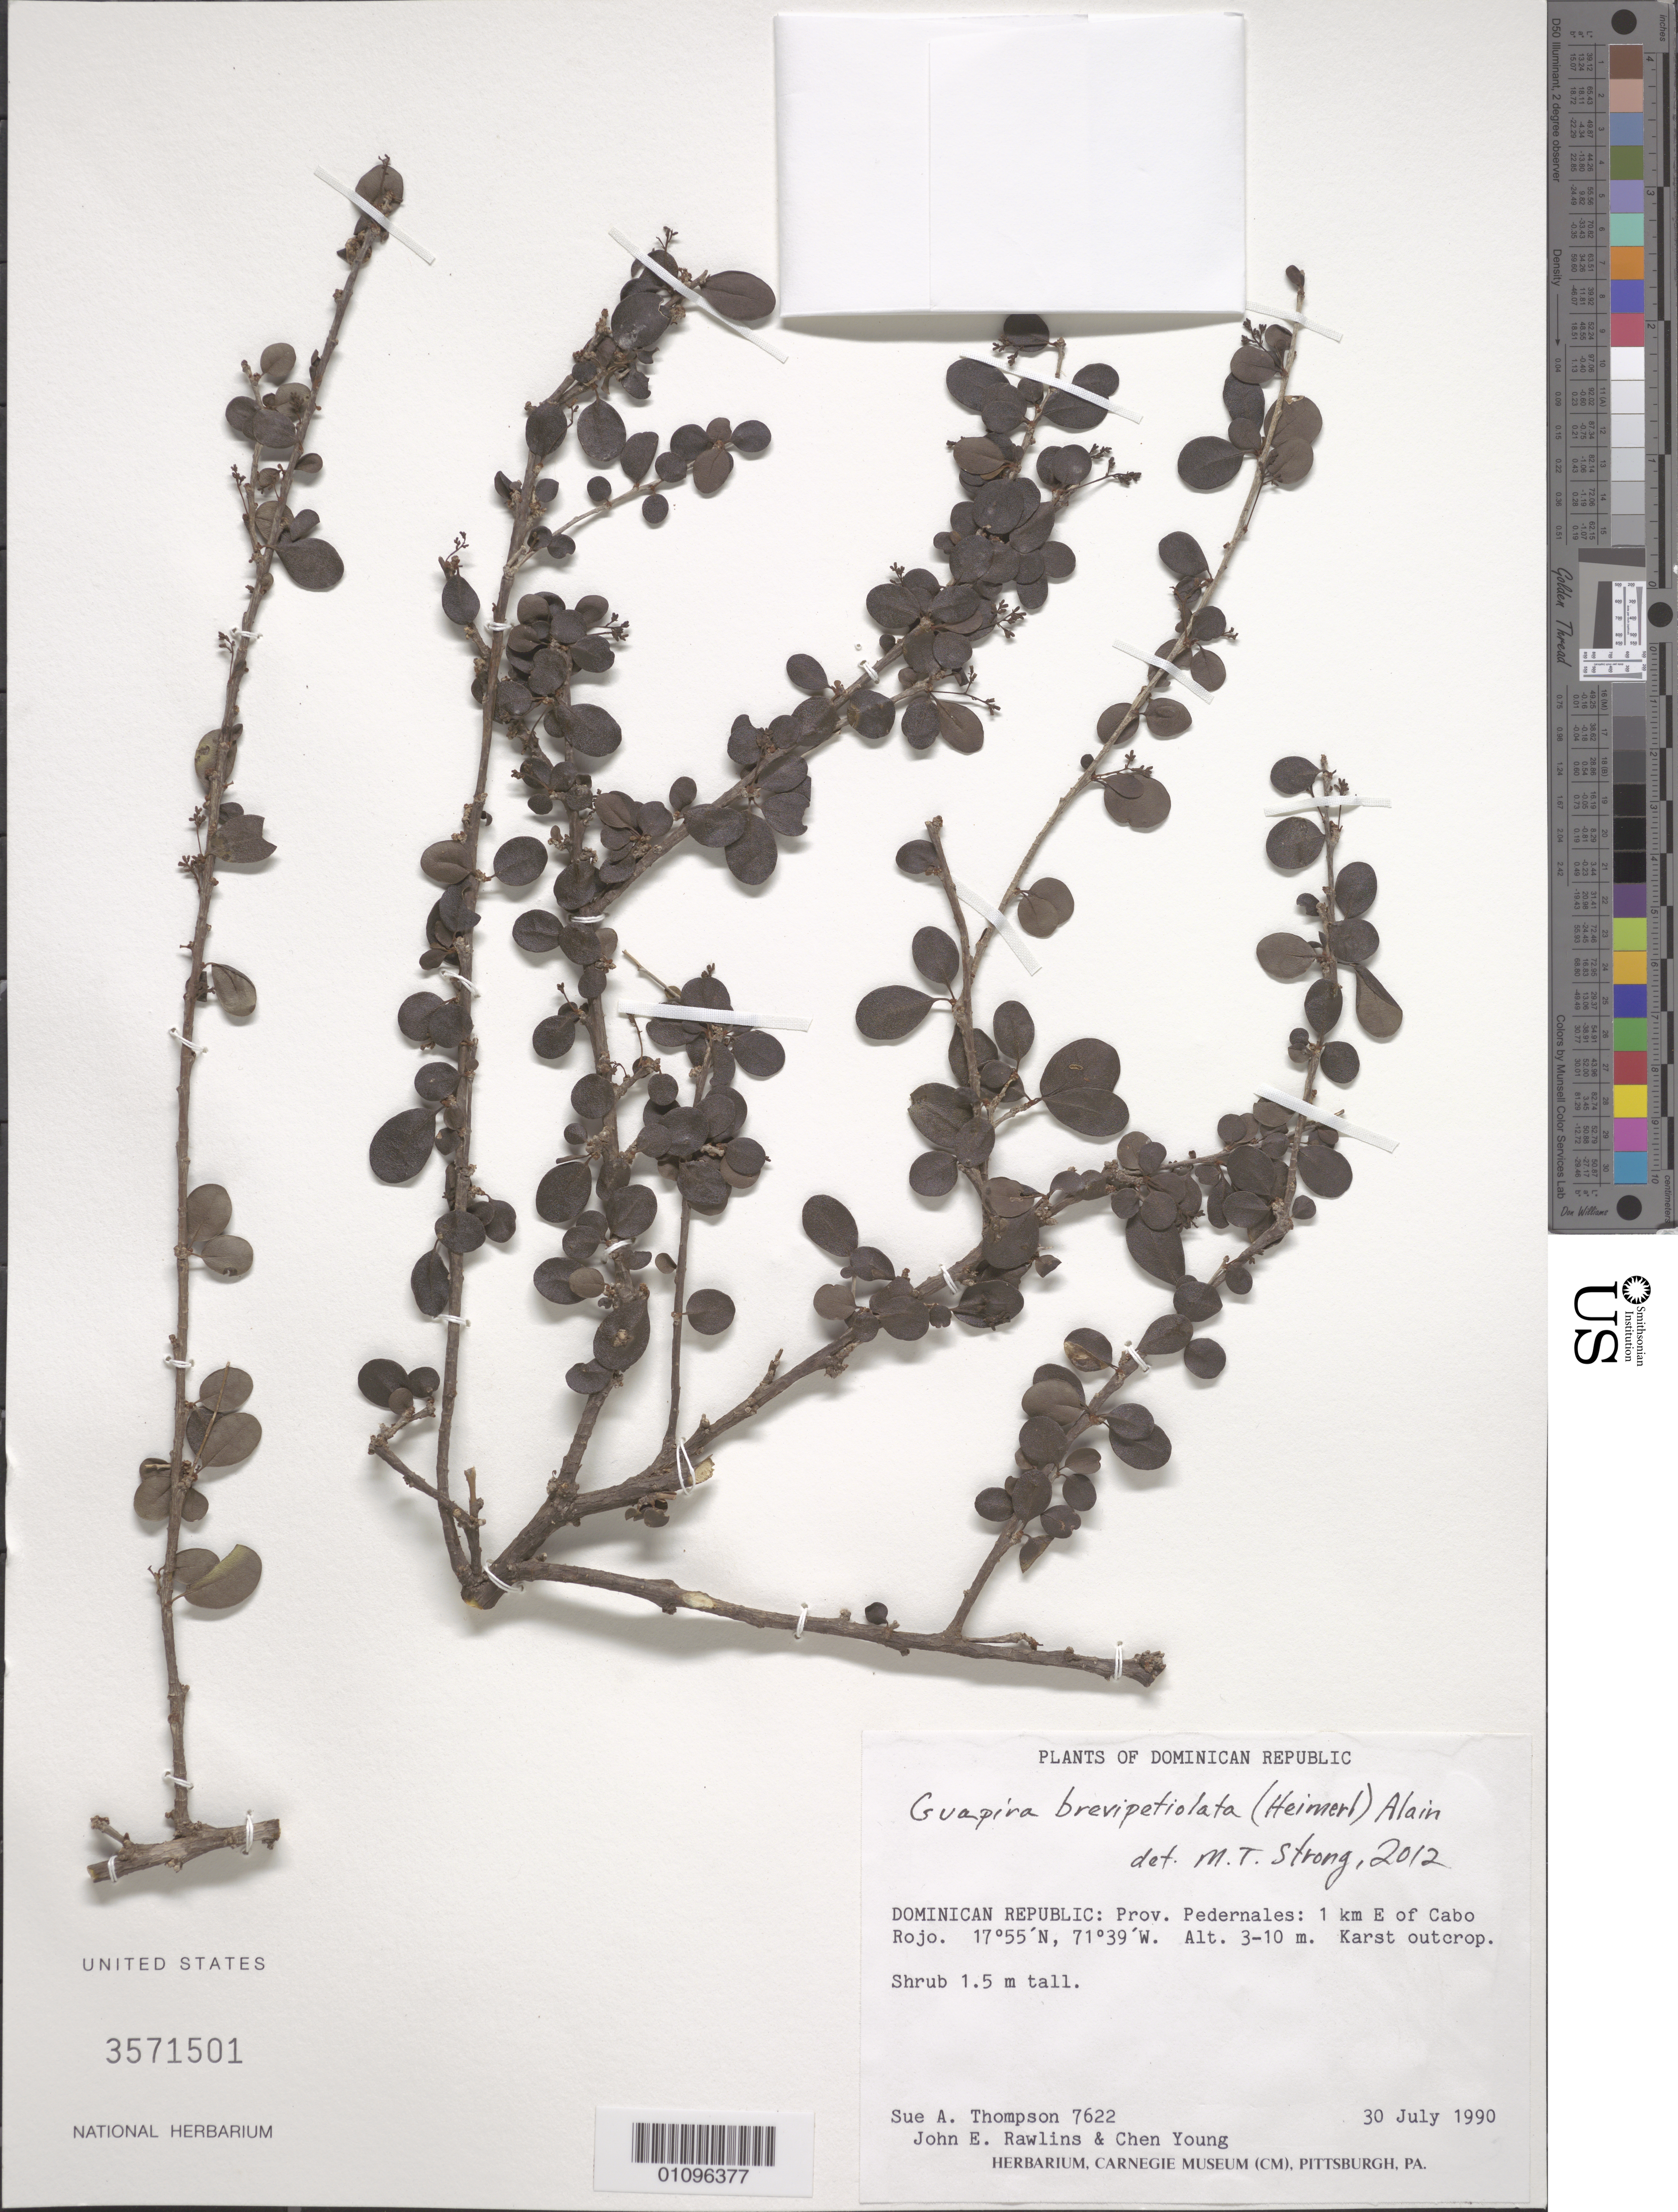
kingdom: Plantae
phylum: Tracheophyta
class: Magnoliopsida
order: Caryophyllales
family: Nyctaginaceae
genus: Guapira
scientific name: Guapira brevipetiolata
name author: (Heimerl) Alain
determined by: Strong, M. T., (US), Smithsonian Institution - National Museum of Natural History (UNITED STATES)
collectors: S. A. Thompson, J. Rawlins & C. Young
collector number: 7622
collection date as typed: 30 Jul 1990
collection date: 1990-07-30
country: Dominican Republic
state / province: Pedernales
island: Hispaniola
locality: Cabo Rojo, 1 km E of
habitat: Karst outcrop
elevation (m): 3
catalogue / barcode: US 3571501